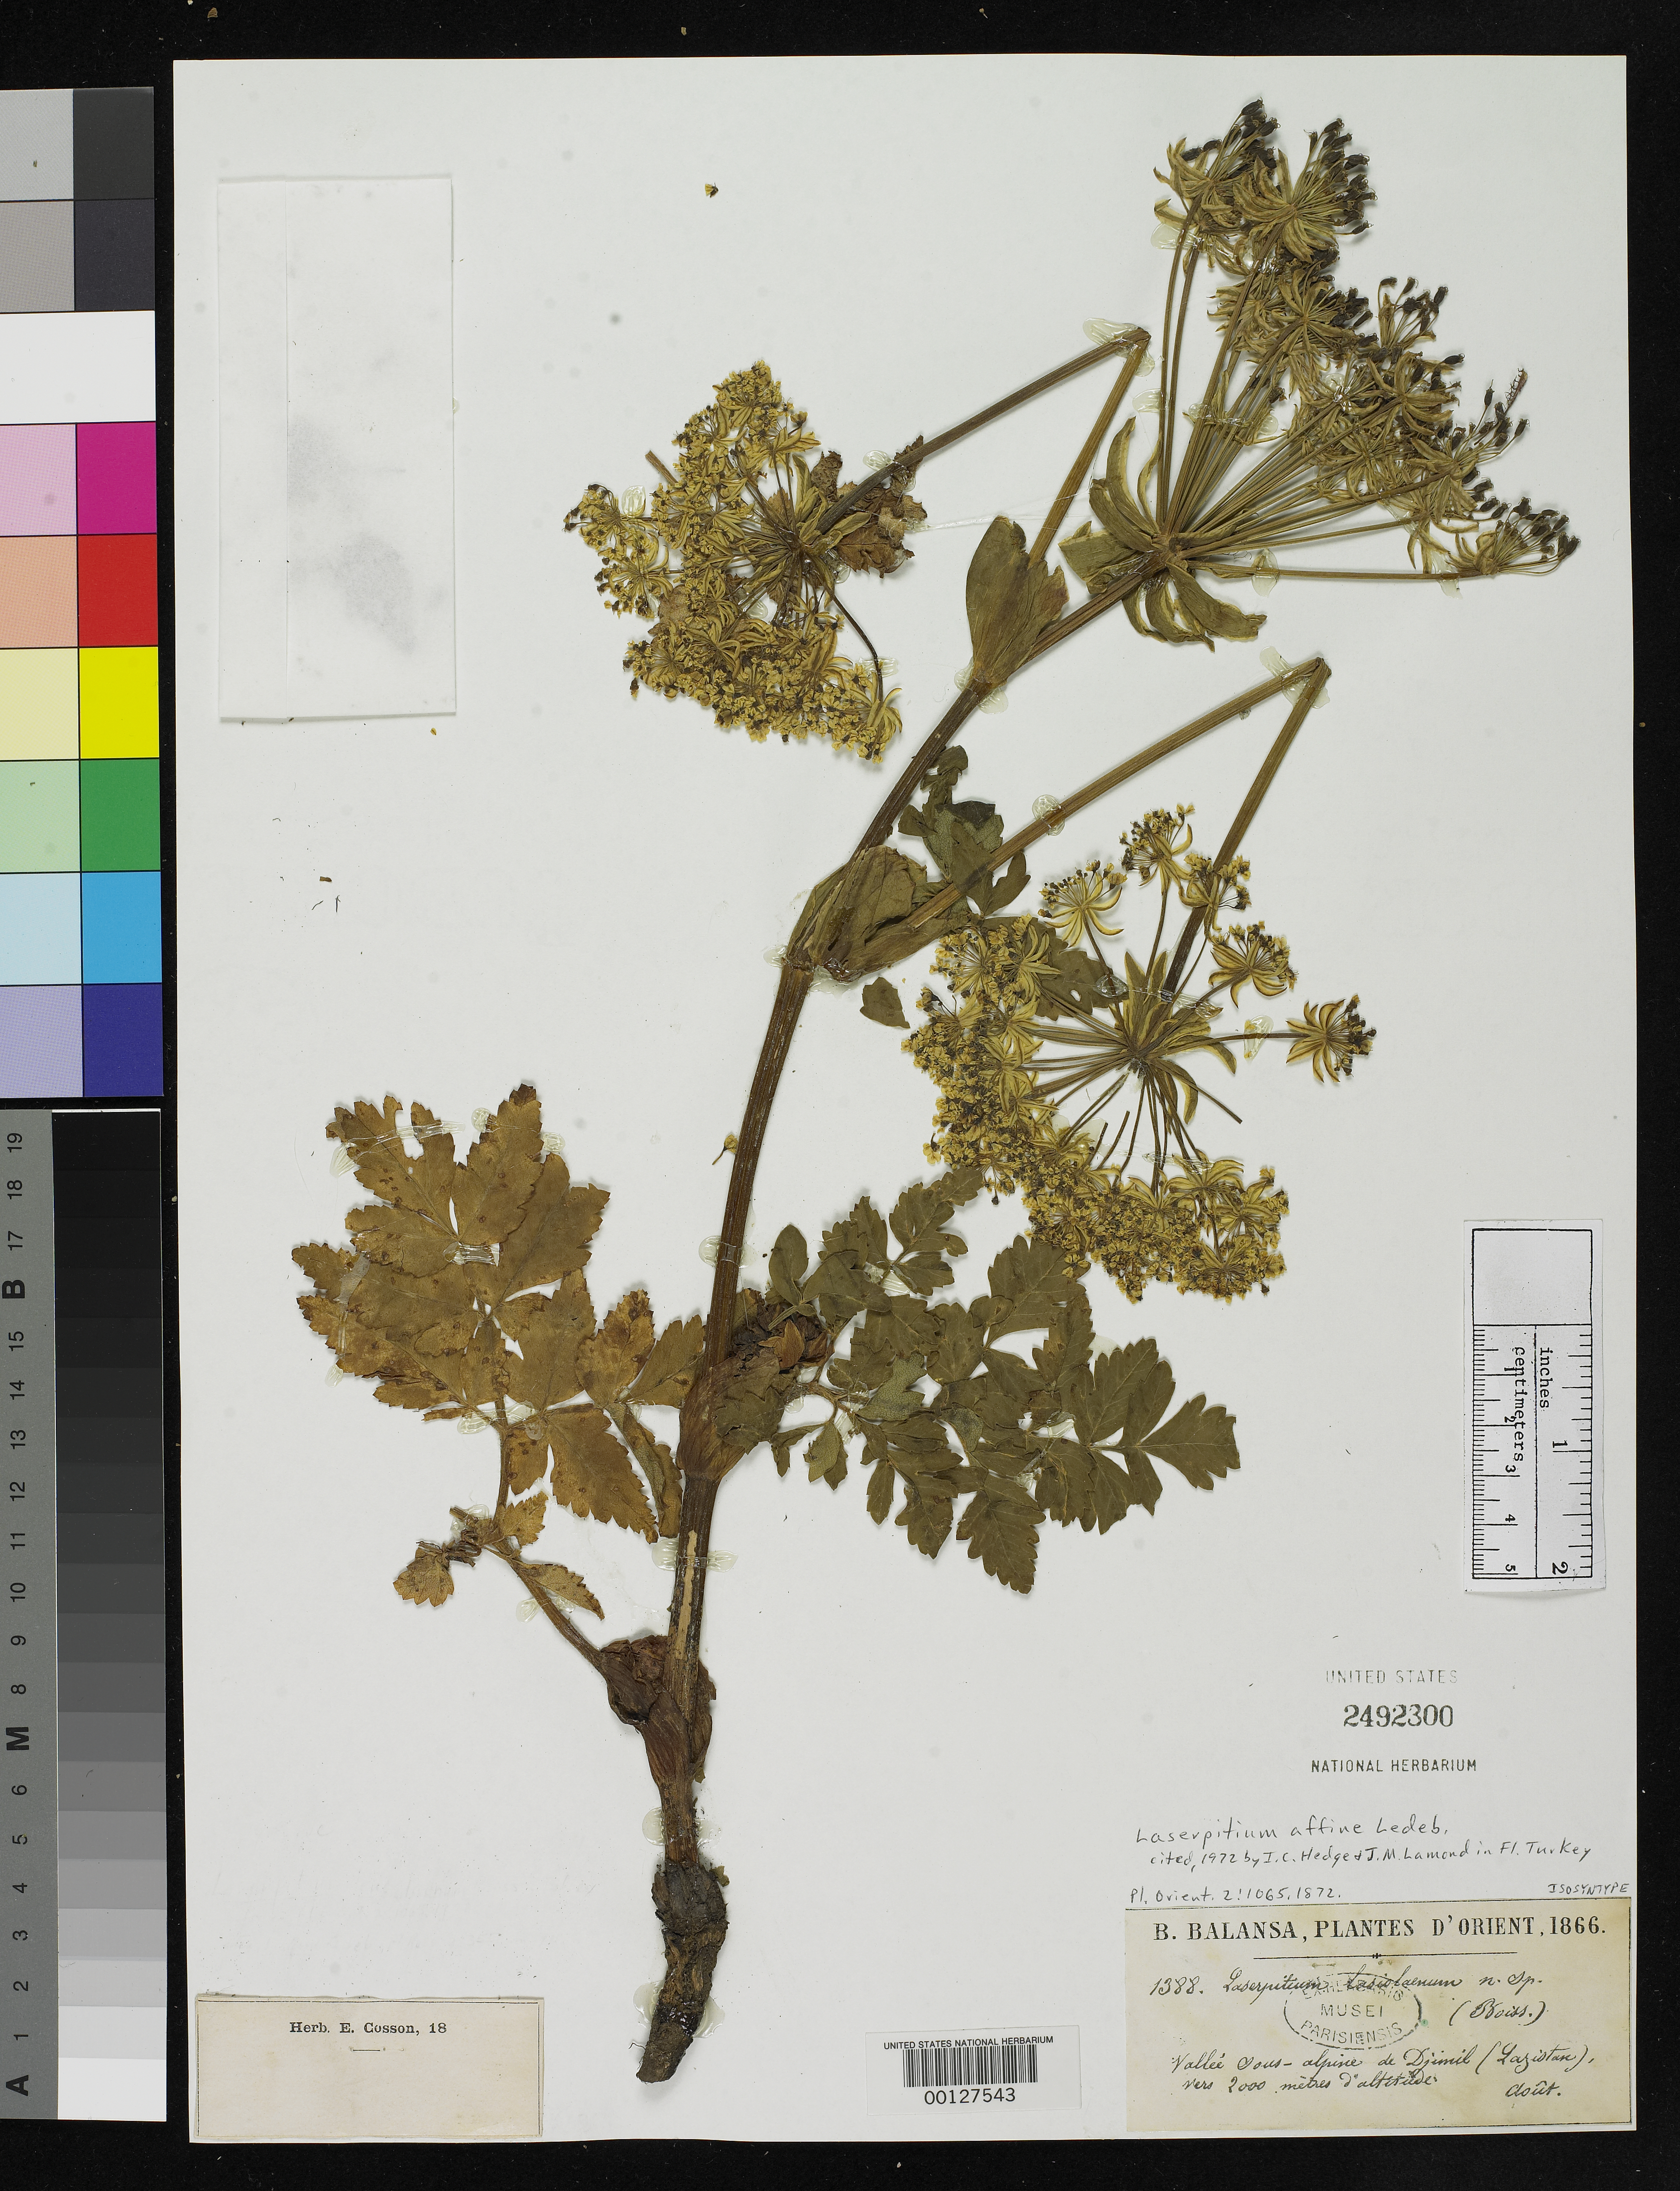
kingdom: Plantae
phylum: Tracheophyta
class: Magnoliopsida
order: Apiales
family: Apiaceae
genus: Laserpitium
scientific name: Laserpitium leucolaenum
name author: Boiss. & Balansa in Boiss.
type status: Isosyntype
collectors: B. Balansa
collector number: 1388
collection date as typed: Aug 1866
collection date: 1866-08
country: Turkey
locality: Vallee Sous, alpine de Djimil, Lazistan.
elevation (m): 2000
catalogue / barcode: US 2492300